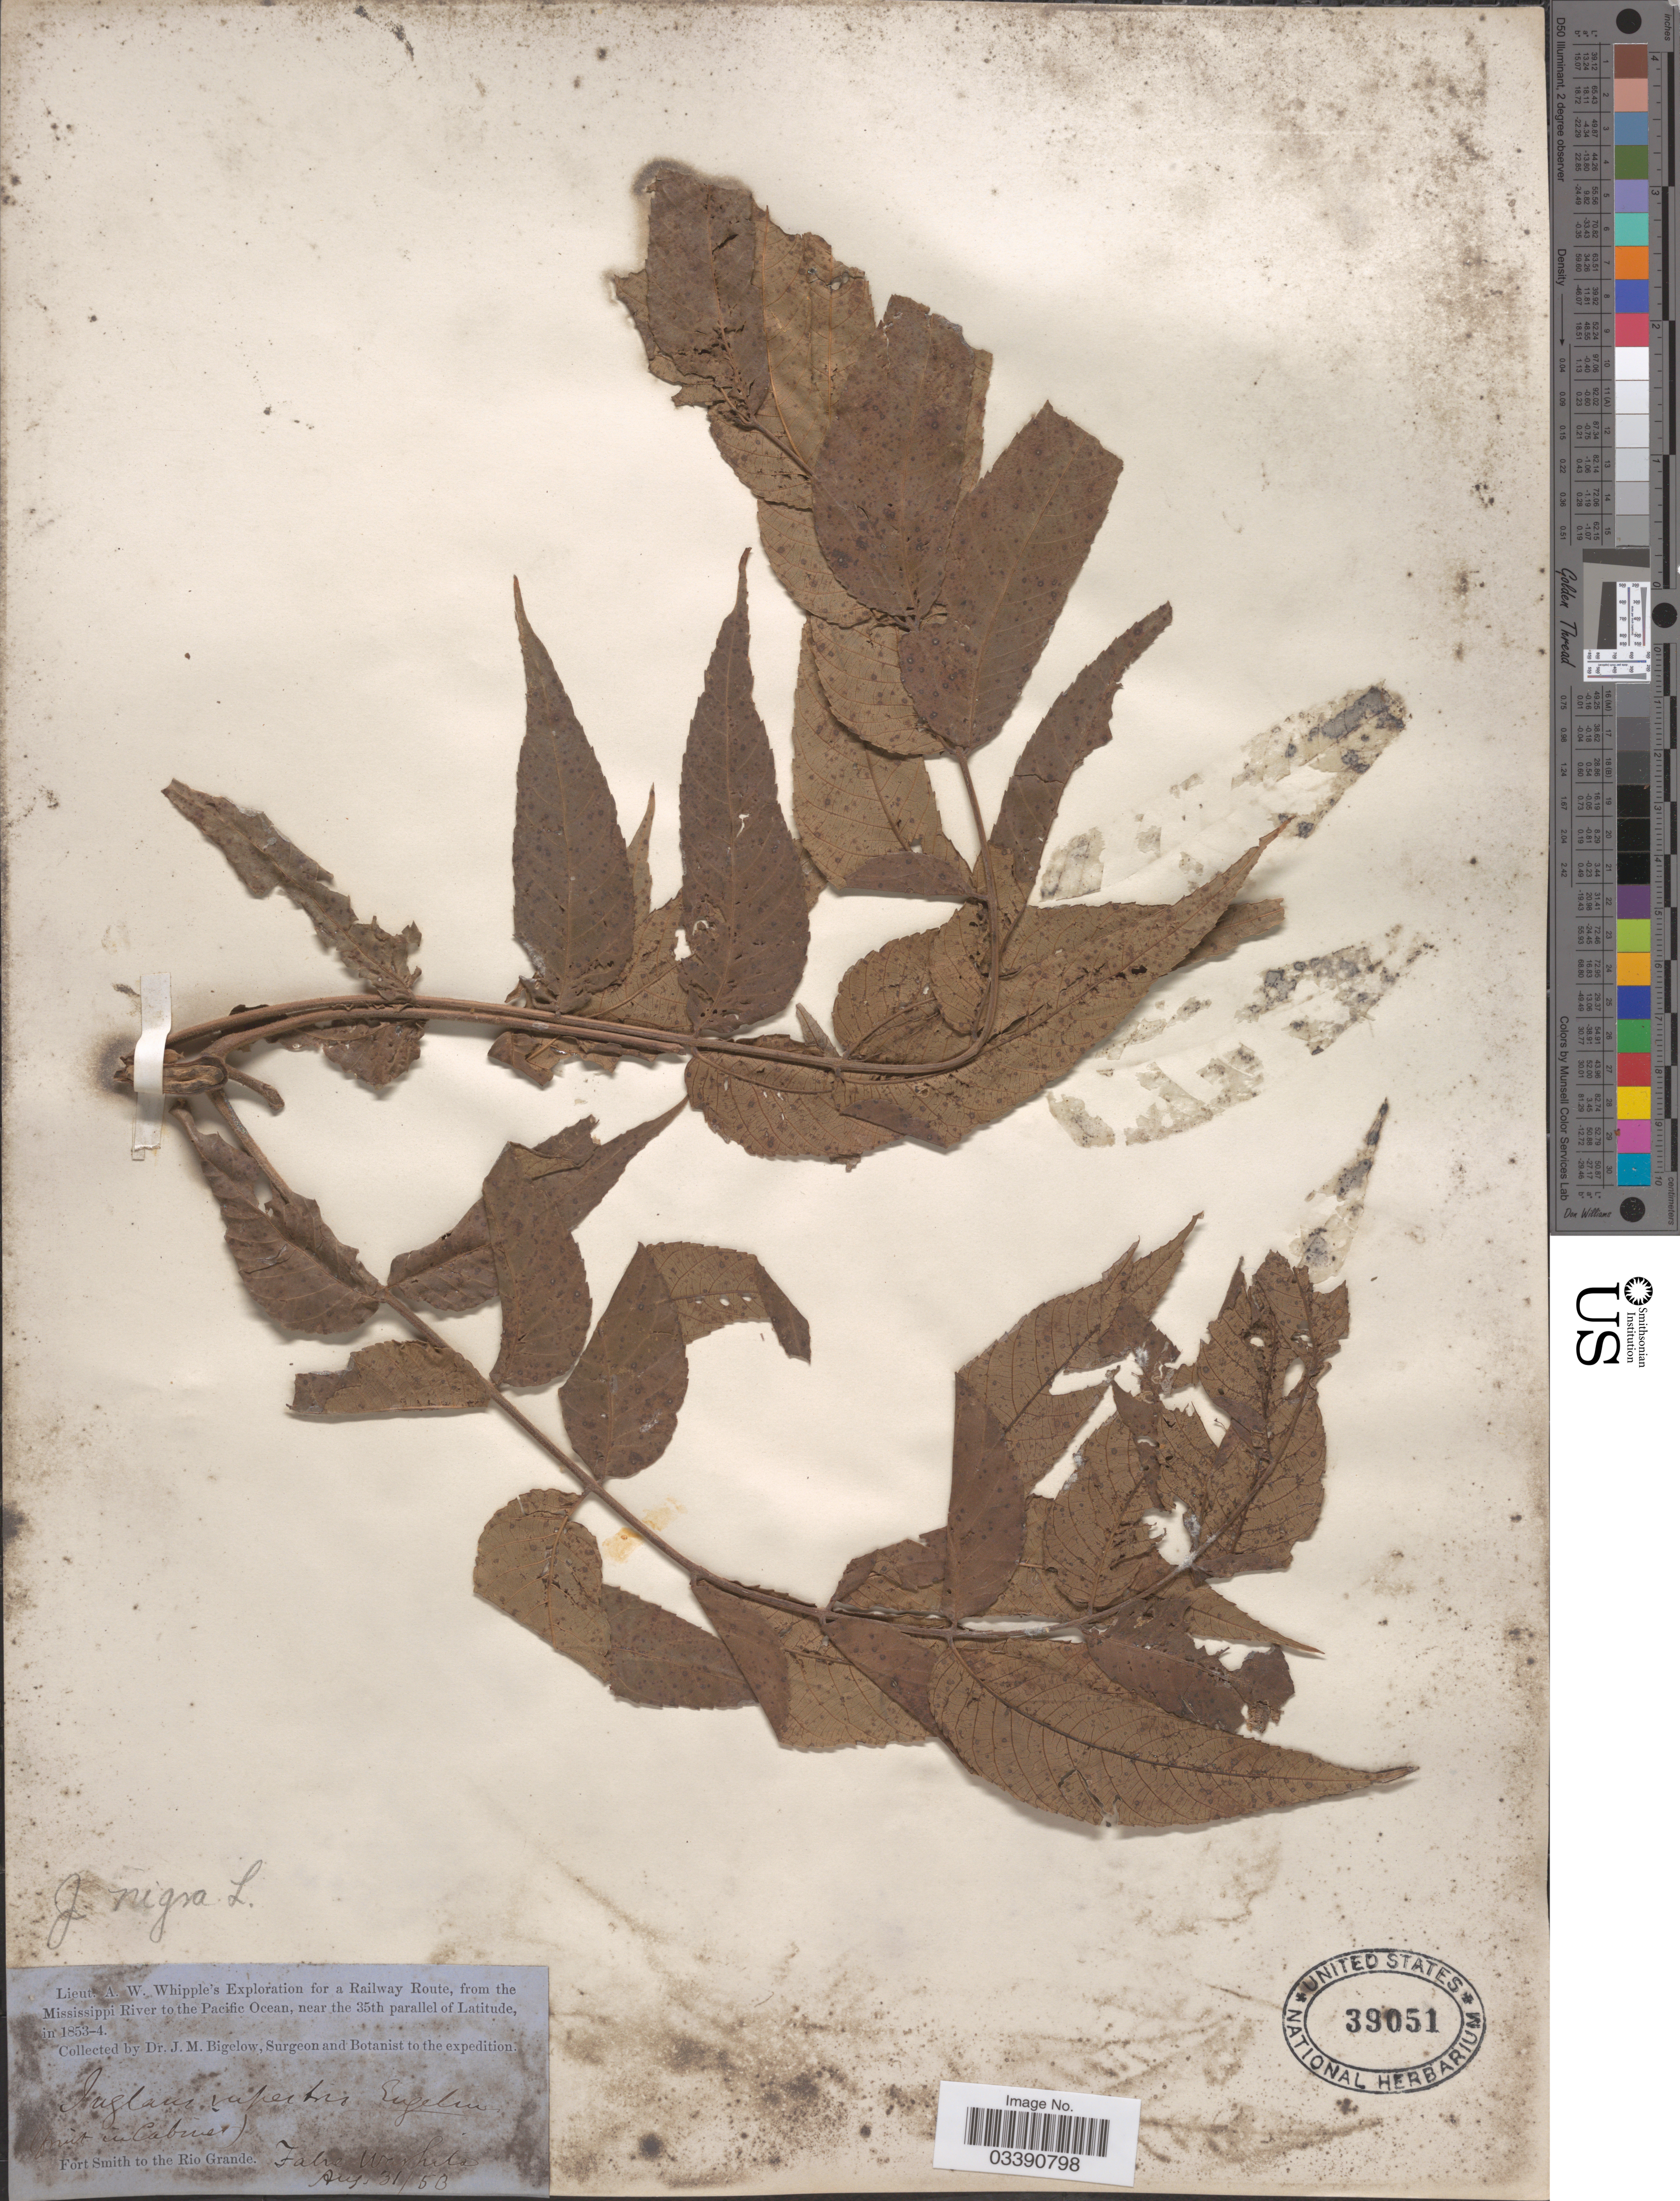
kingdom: Plantae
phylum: Tracheophyta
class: Magnoliopsida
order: Fagales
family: Juglandaceae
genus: Juglans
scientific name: Juglans nigra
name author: L.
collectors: J. M. Bigelow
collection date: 1853-08-21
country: United States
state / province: Oklahoma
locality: Fort Smith to the Rio Grande. False Washita. Railway Route, from the Mississippi River to the Pacific Ocean, near the 35th parallel of Latitude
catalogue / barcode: US 39051